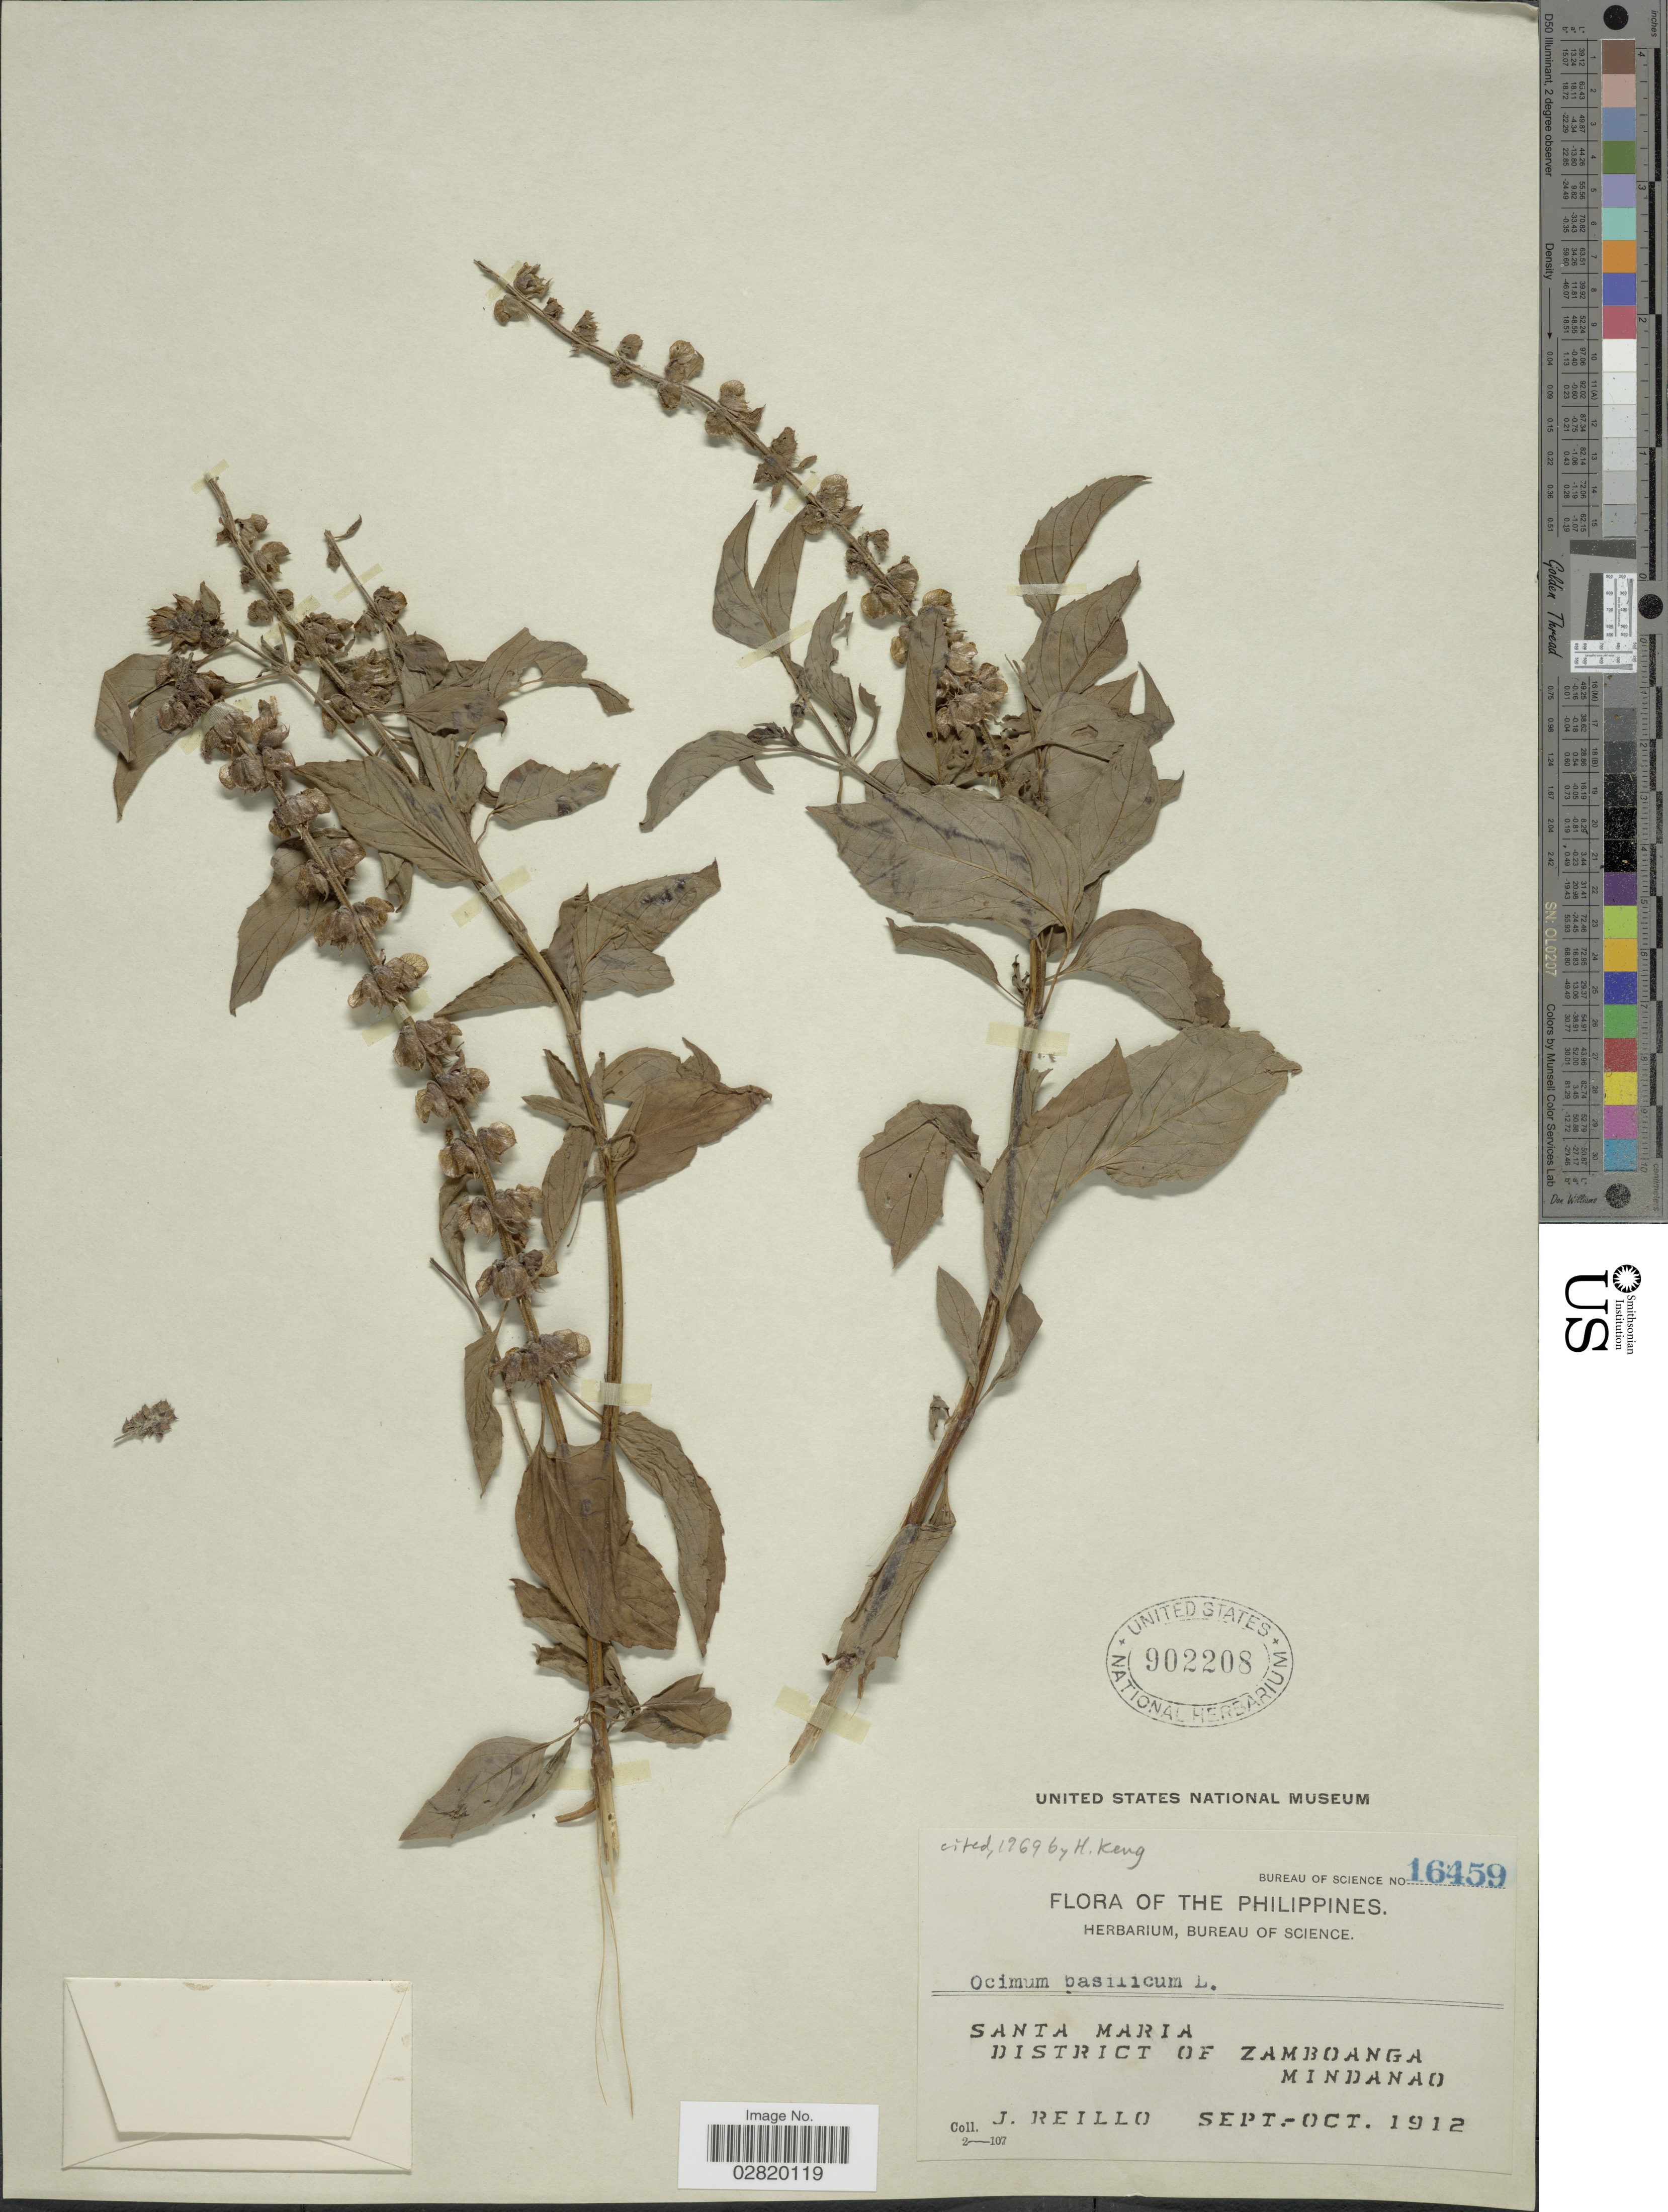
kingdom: Plantae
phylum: Tracheophyta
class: Magnoliopsida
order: Lamiales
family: Lamiaceae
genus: Ocimum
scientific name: Ocimum basilicum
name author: L.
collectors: J. Reillo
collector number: Bureau of Science 16459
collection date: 1912-09/1912-10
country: Philippines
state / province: Zamboanga Peninsula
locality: Santa Maria, District of Zamboanga, Mindanao.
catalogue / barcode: US 902208